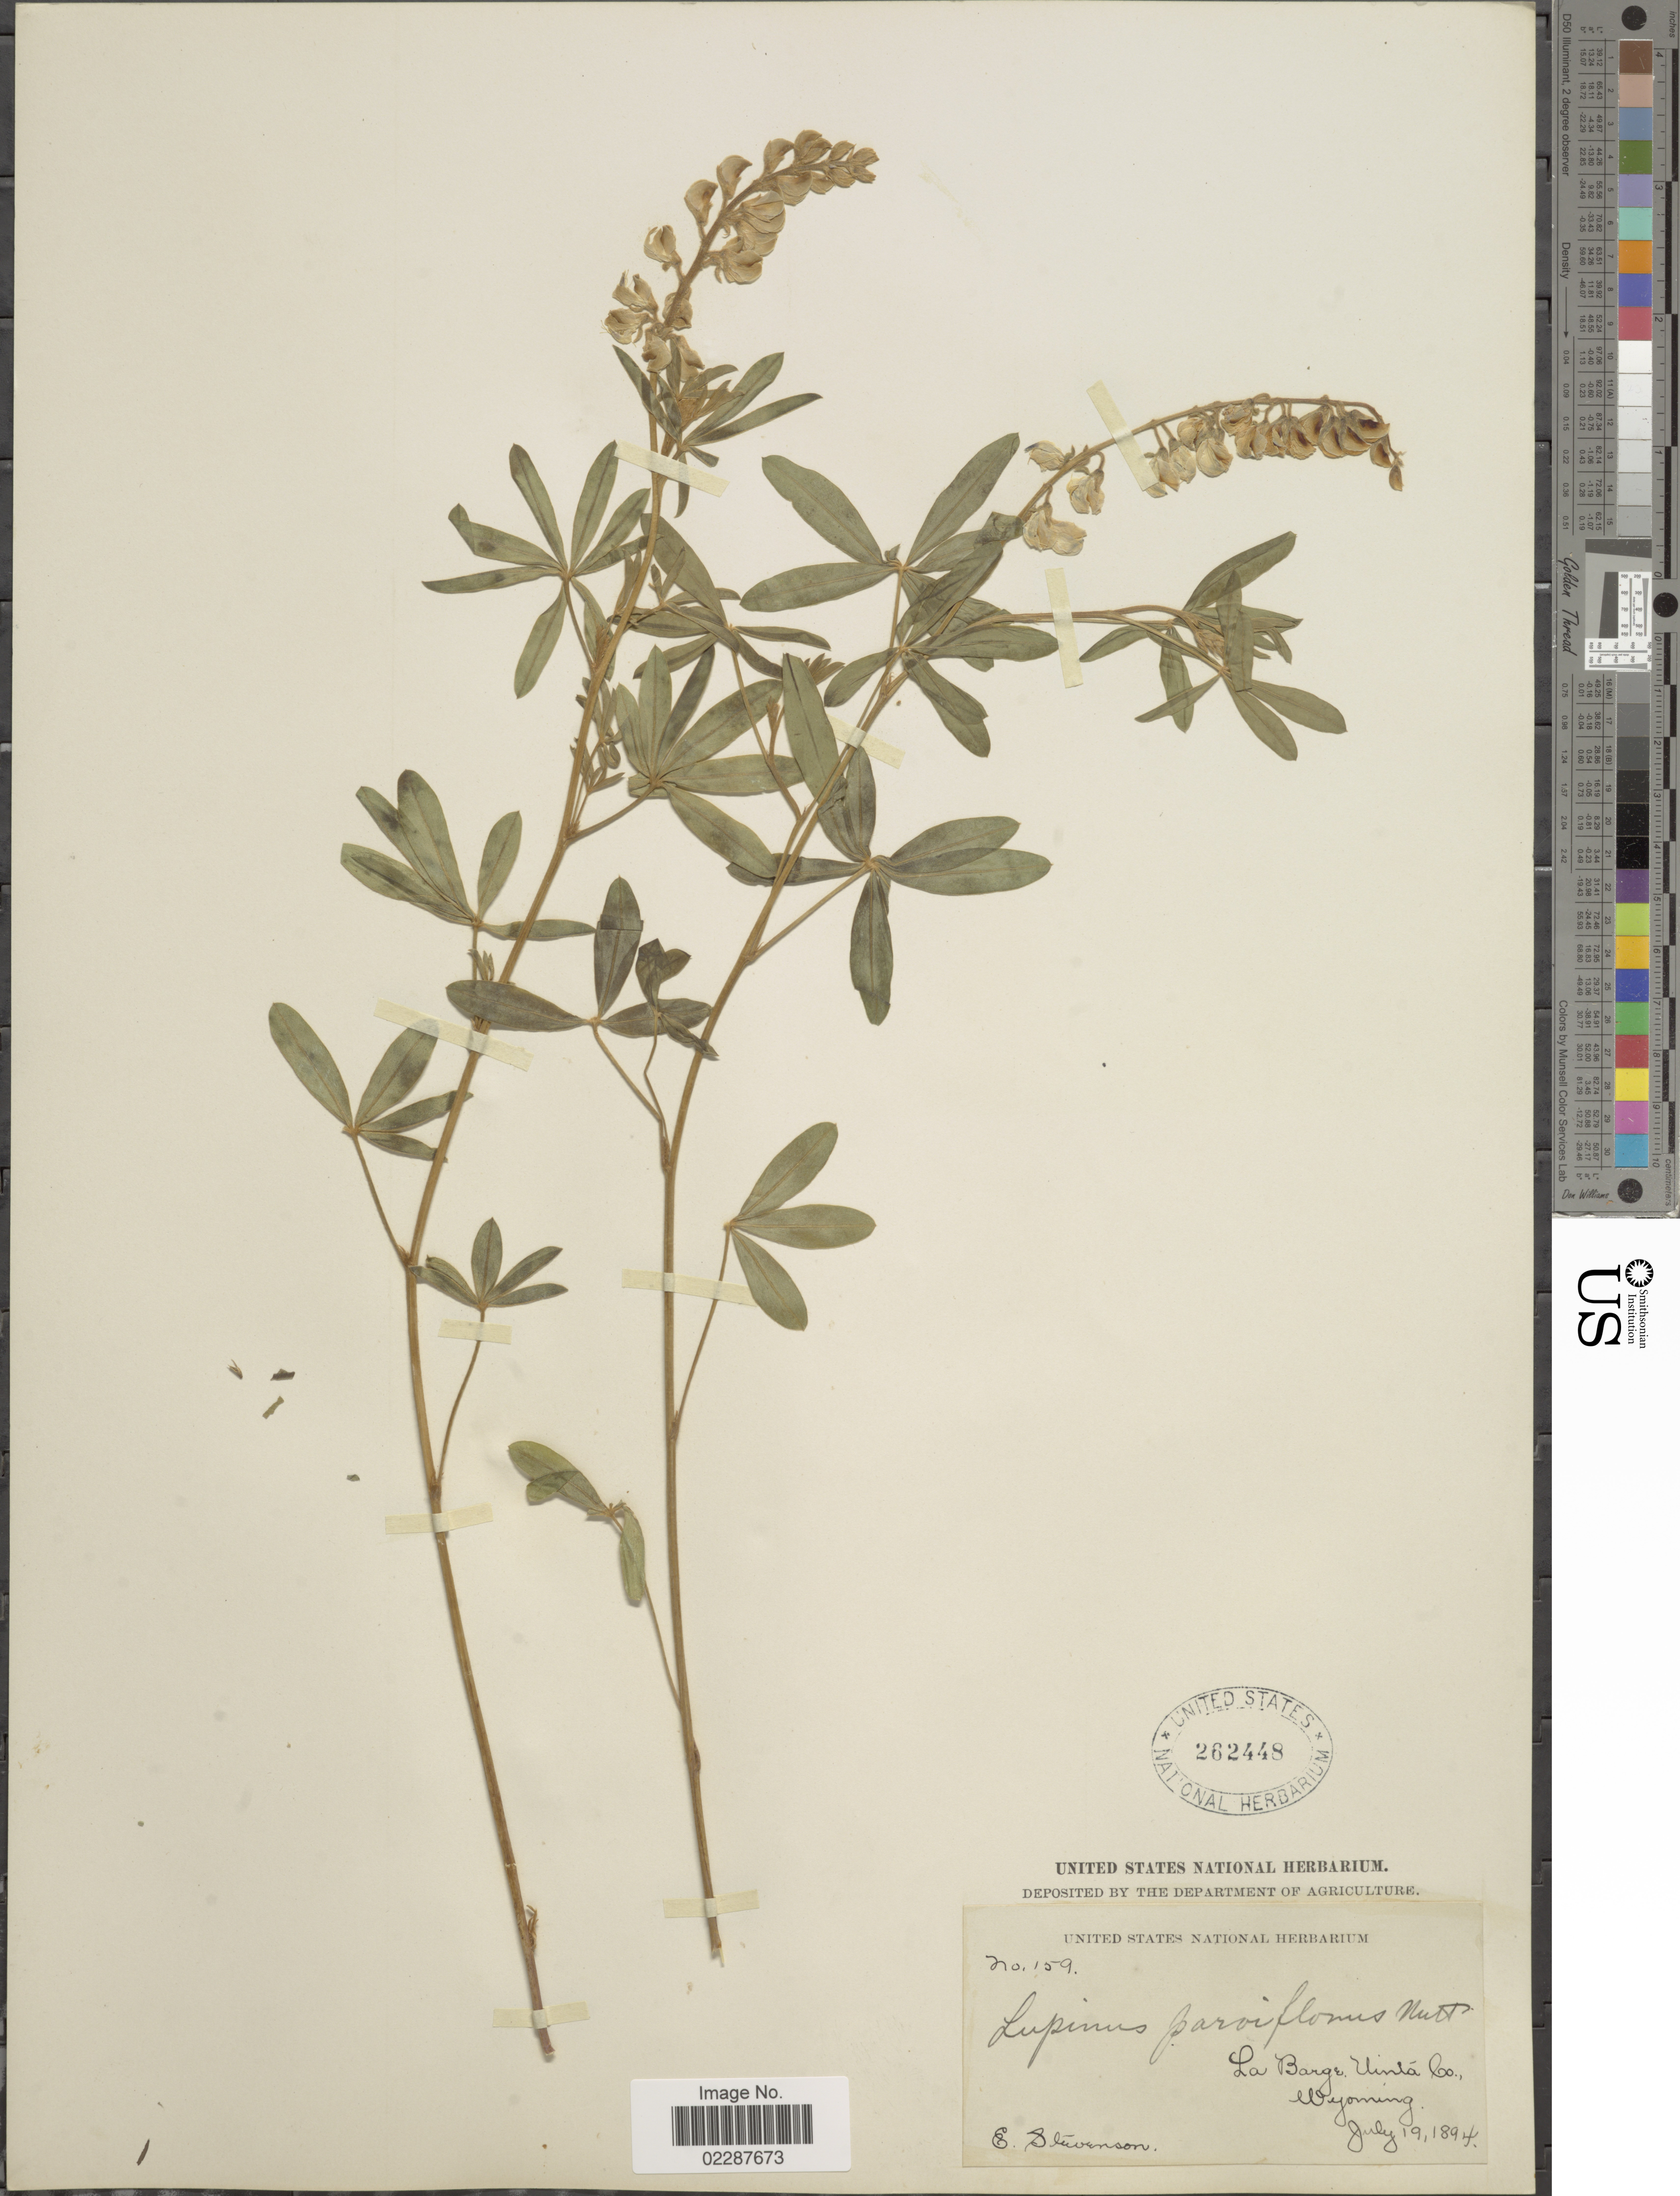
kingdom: Plantae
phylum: Tracheophyta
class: Magnoliopsida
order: Fabales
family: Fabaceae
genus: Lupinus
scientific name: Lupinus spathulatus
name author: Rydb.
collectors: E. Stevenson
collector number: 159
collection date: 1894-07-19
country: United States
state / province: Wyoming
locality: La Barge Uinta Co.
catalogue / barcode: US 262448